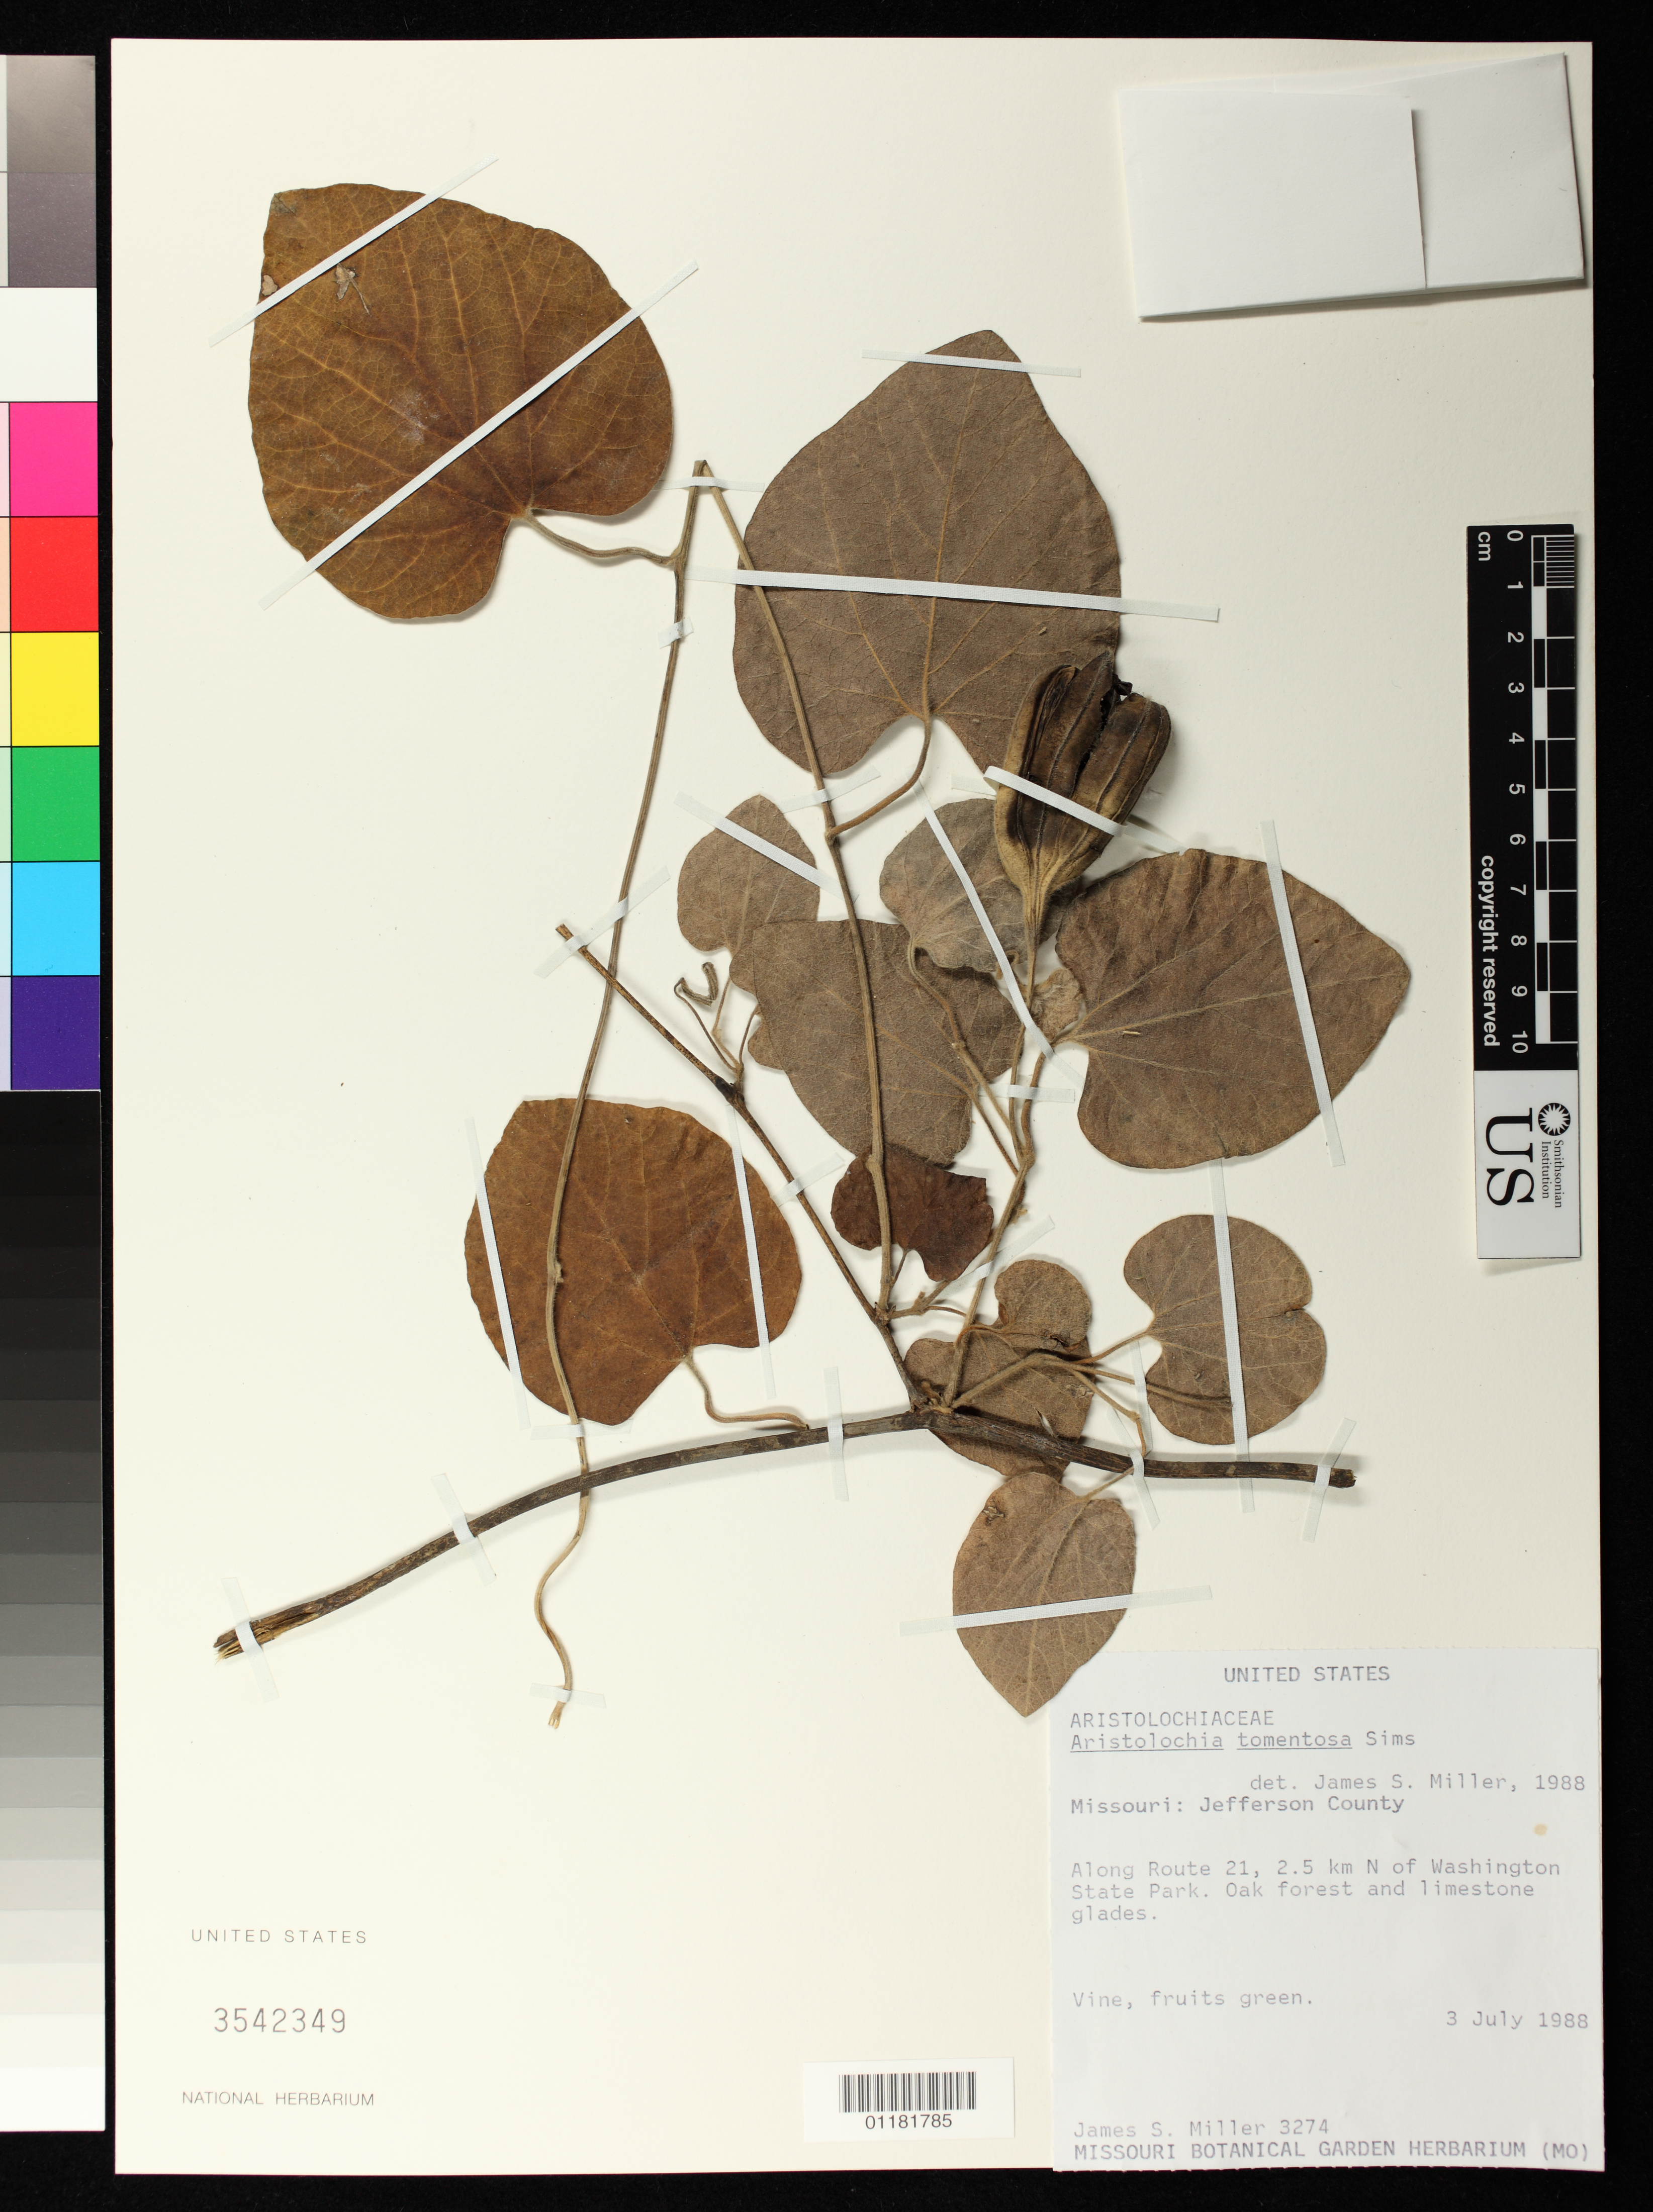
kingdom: Plantae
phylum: Tracheophyta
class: Magnoliopsida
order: Piperales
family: Aristolochiaceae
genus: Aristolochia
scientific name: Aristolochia tomentosa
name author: Sims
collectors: J. S. Miller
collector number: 3274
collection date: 1988-07-03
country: United States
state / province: Missouri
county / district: Jefferson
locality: Along Route 21, 2.5 km North of Washington State Park, Jefferson County oak forest and limestone glades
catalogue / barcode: US 3542349